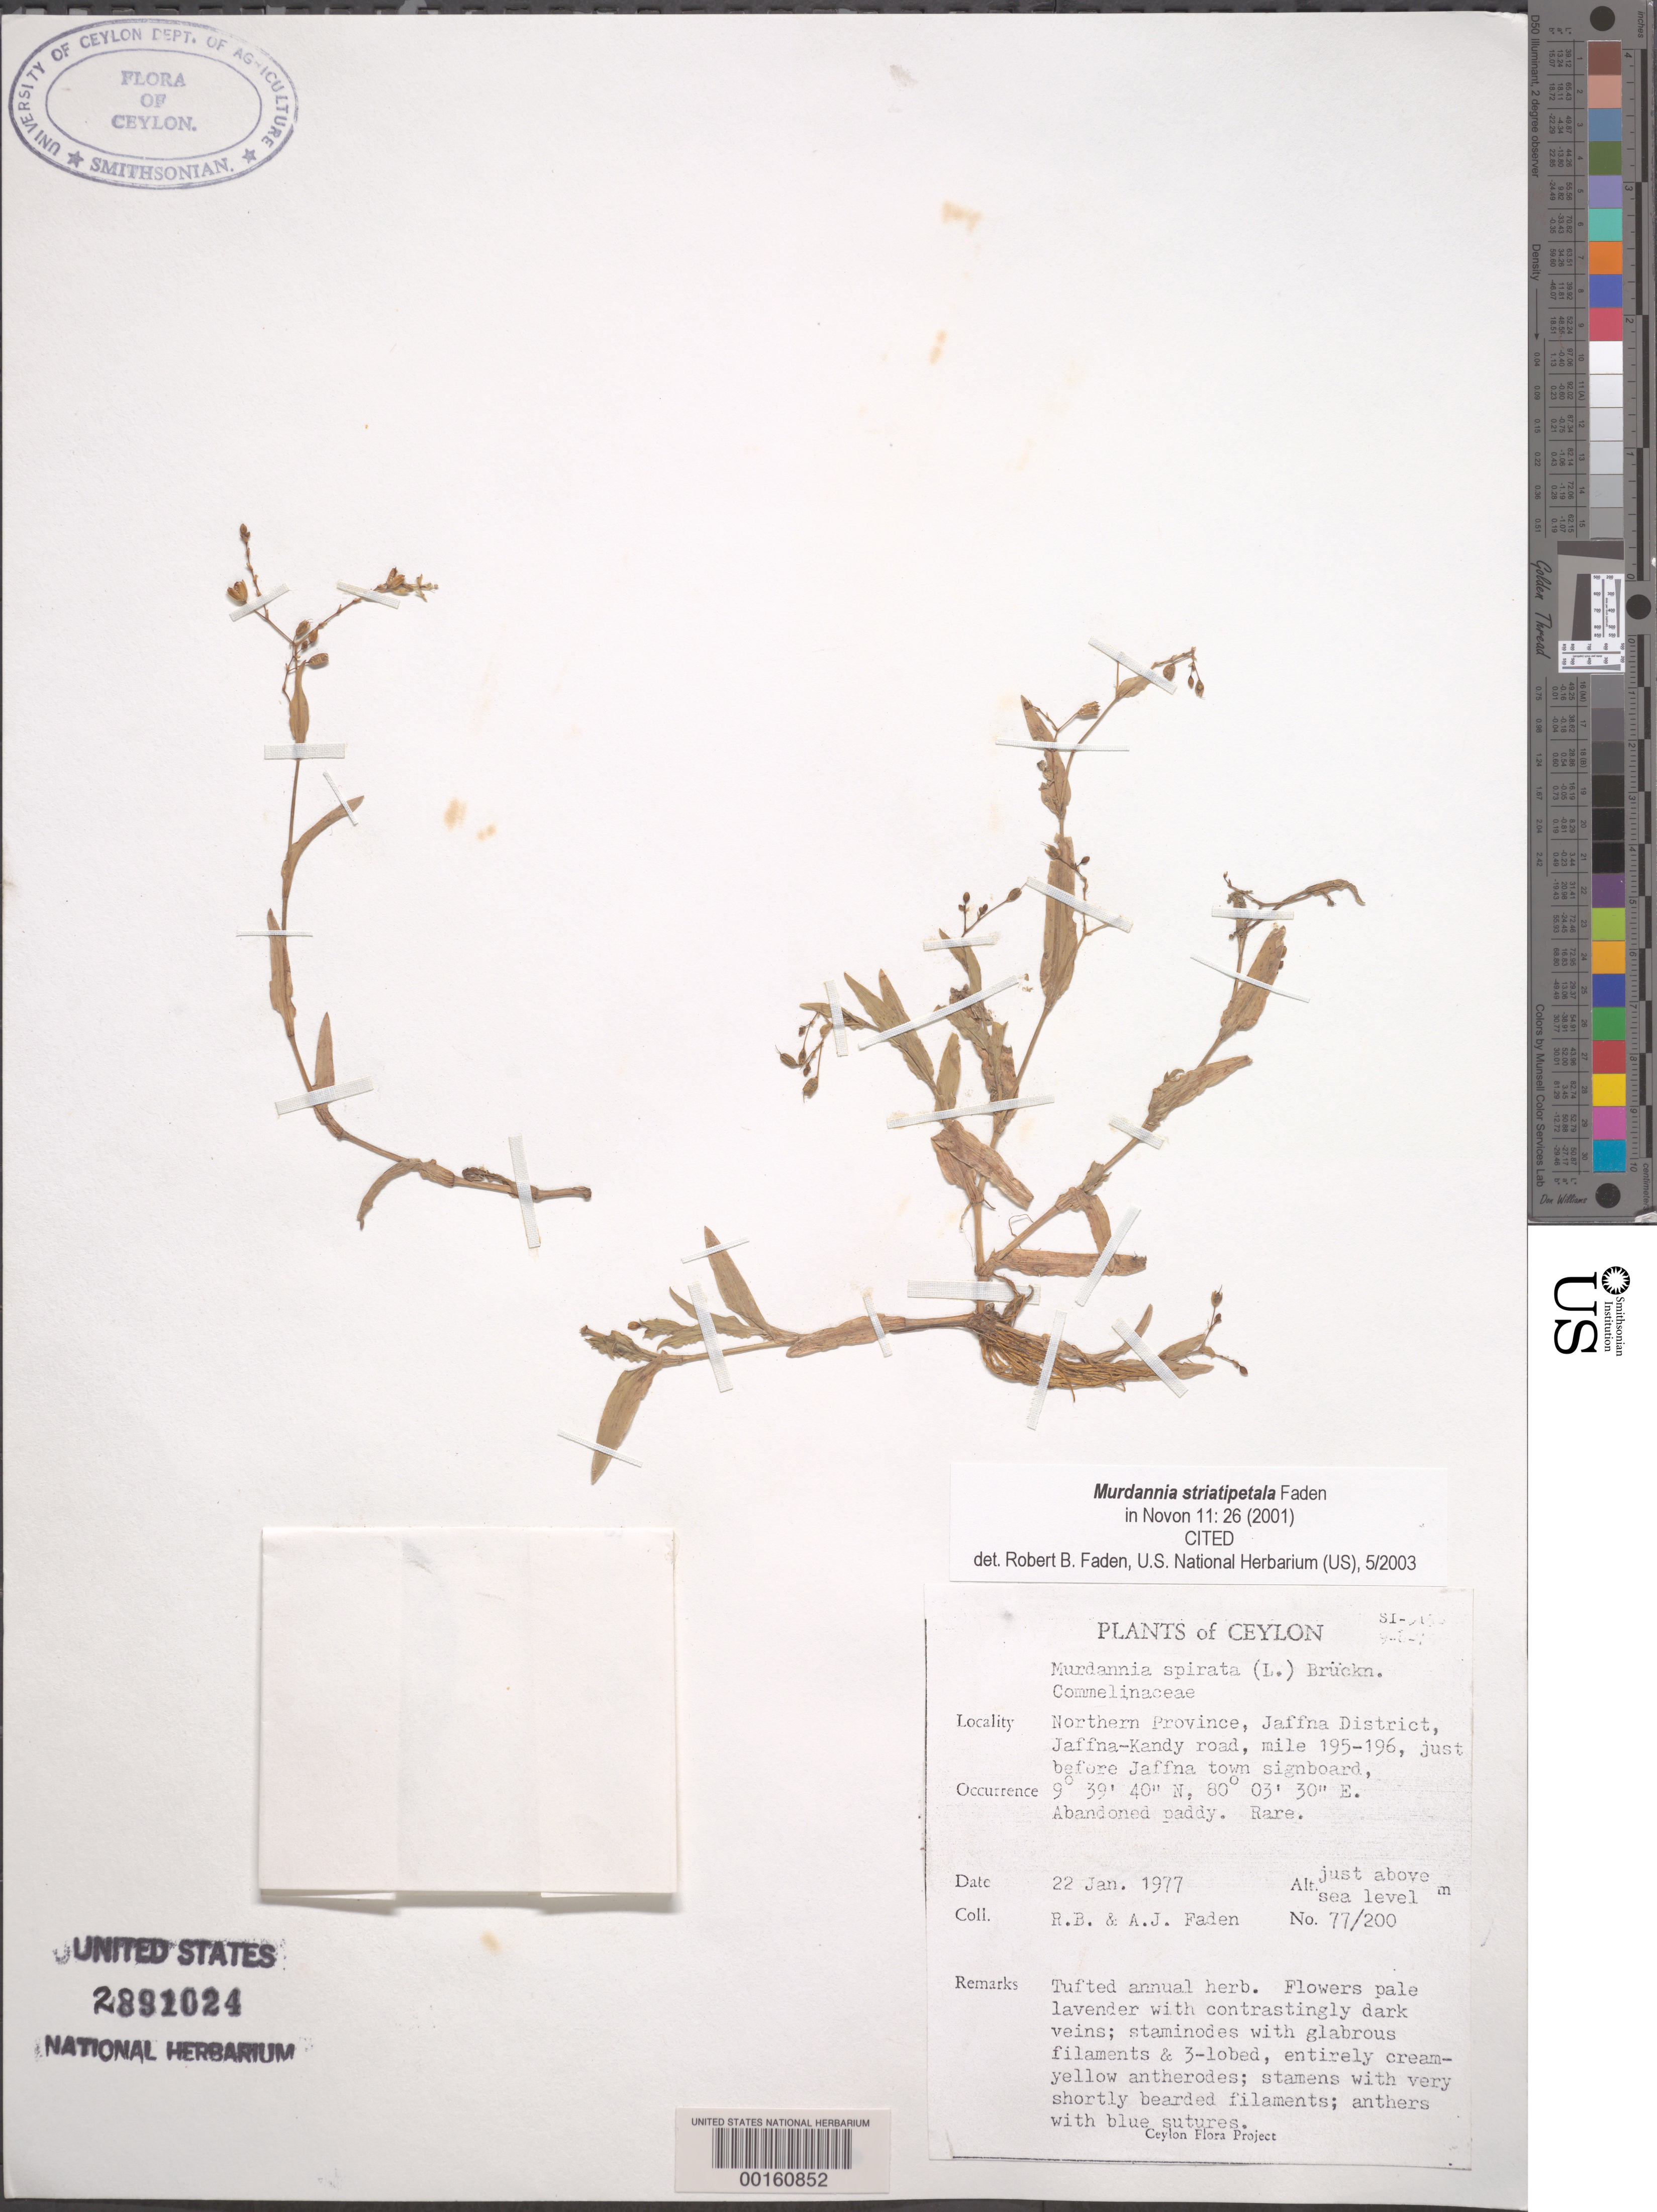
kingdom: Plantae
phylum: Tracheophyta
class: Liliopsida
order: Commelinales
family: Commelinaceae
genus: Murdannia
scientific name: Murdannia spirata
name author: (L.) G. Brückn.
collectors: R. B. Faden & A. J. Faden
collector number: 77/200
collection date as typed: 22 Jan 1977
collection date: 1977-01-22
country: Sri Lanka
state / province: Northern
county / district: Jaffna Dist.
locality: Jaffna-kandy road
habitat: Abandoned paddy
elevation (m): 1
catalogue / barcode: US 2891024